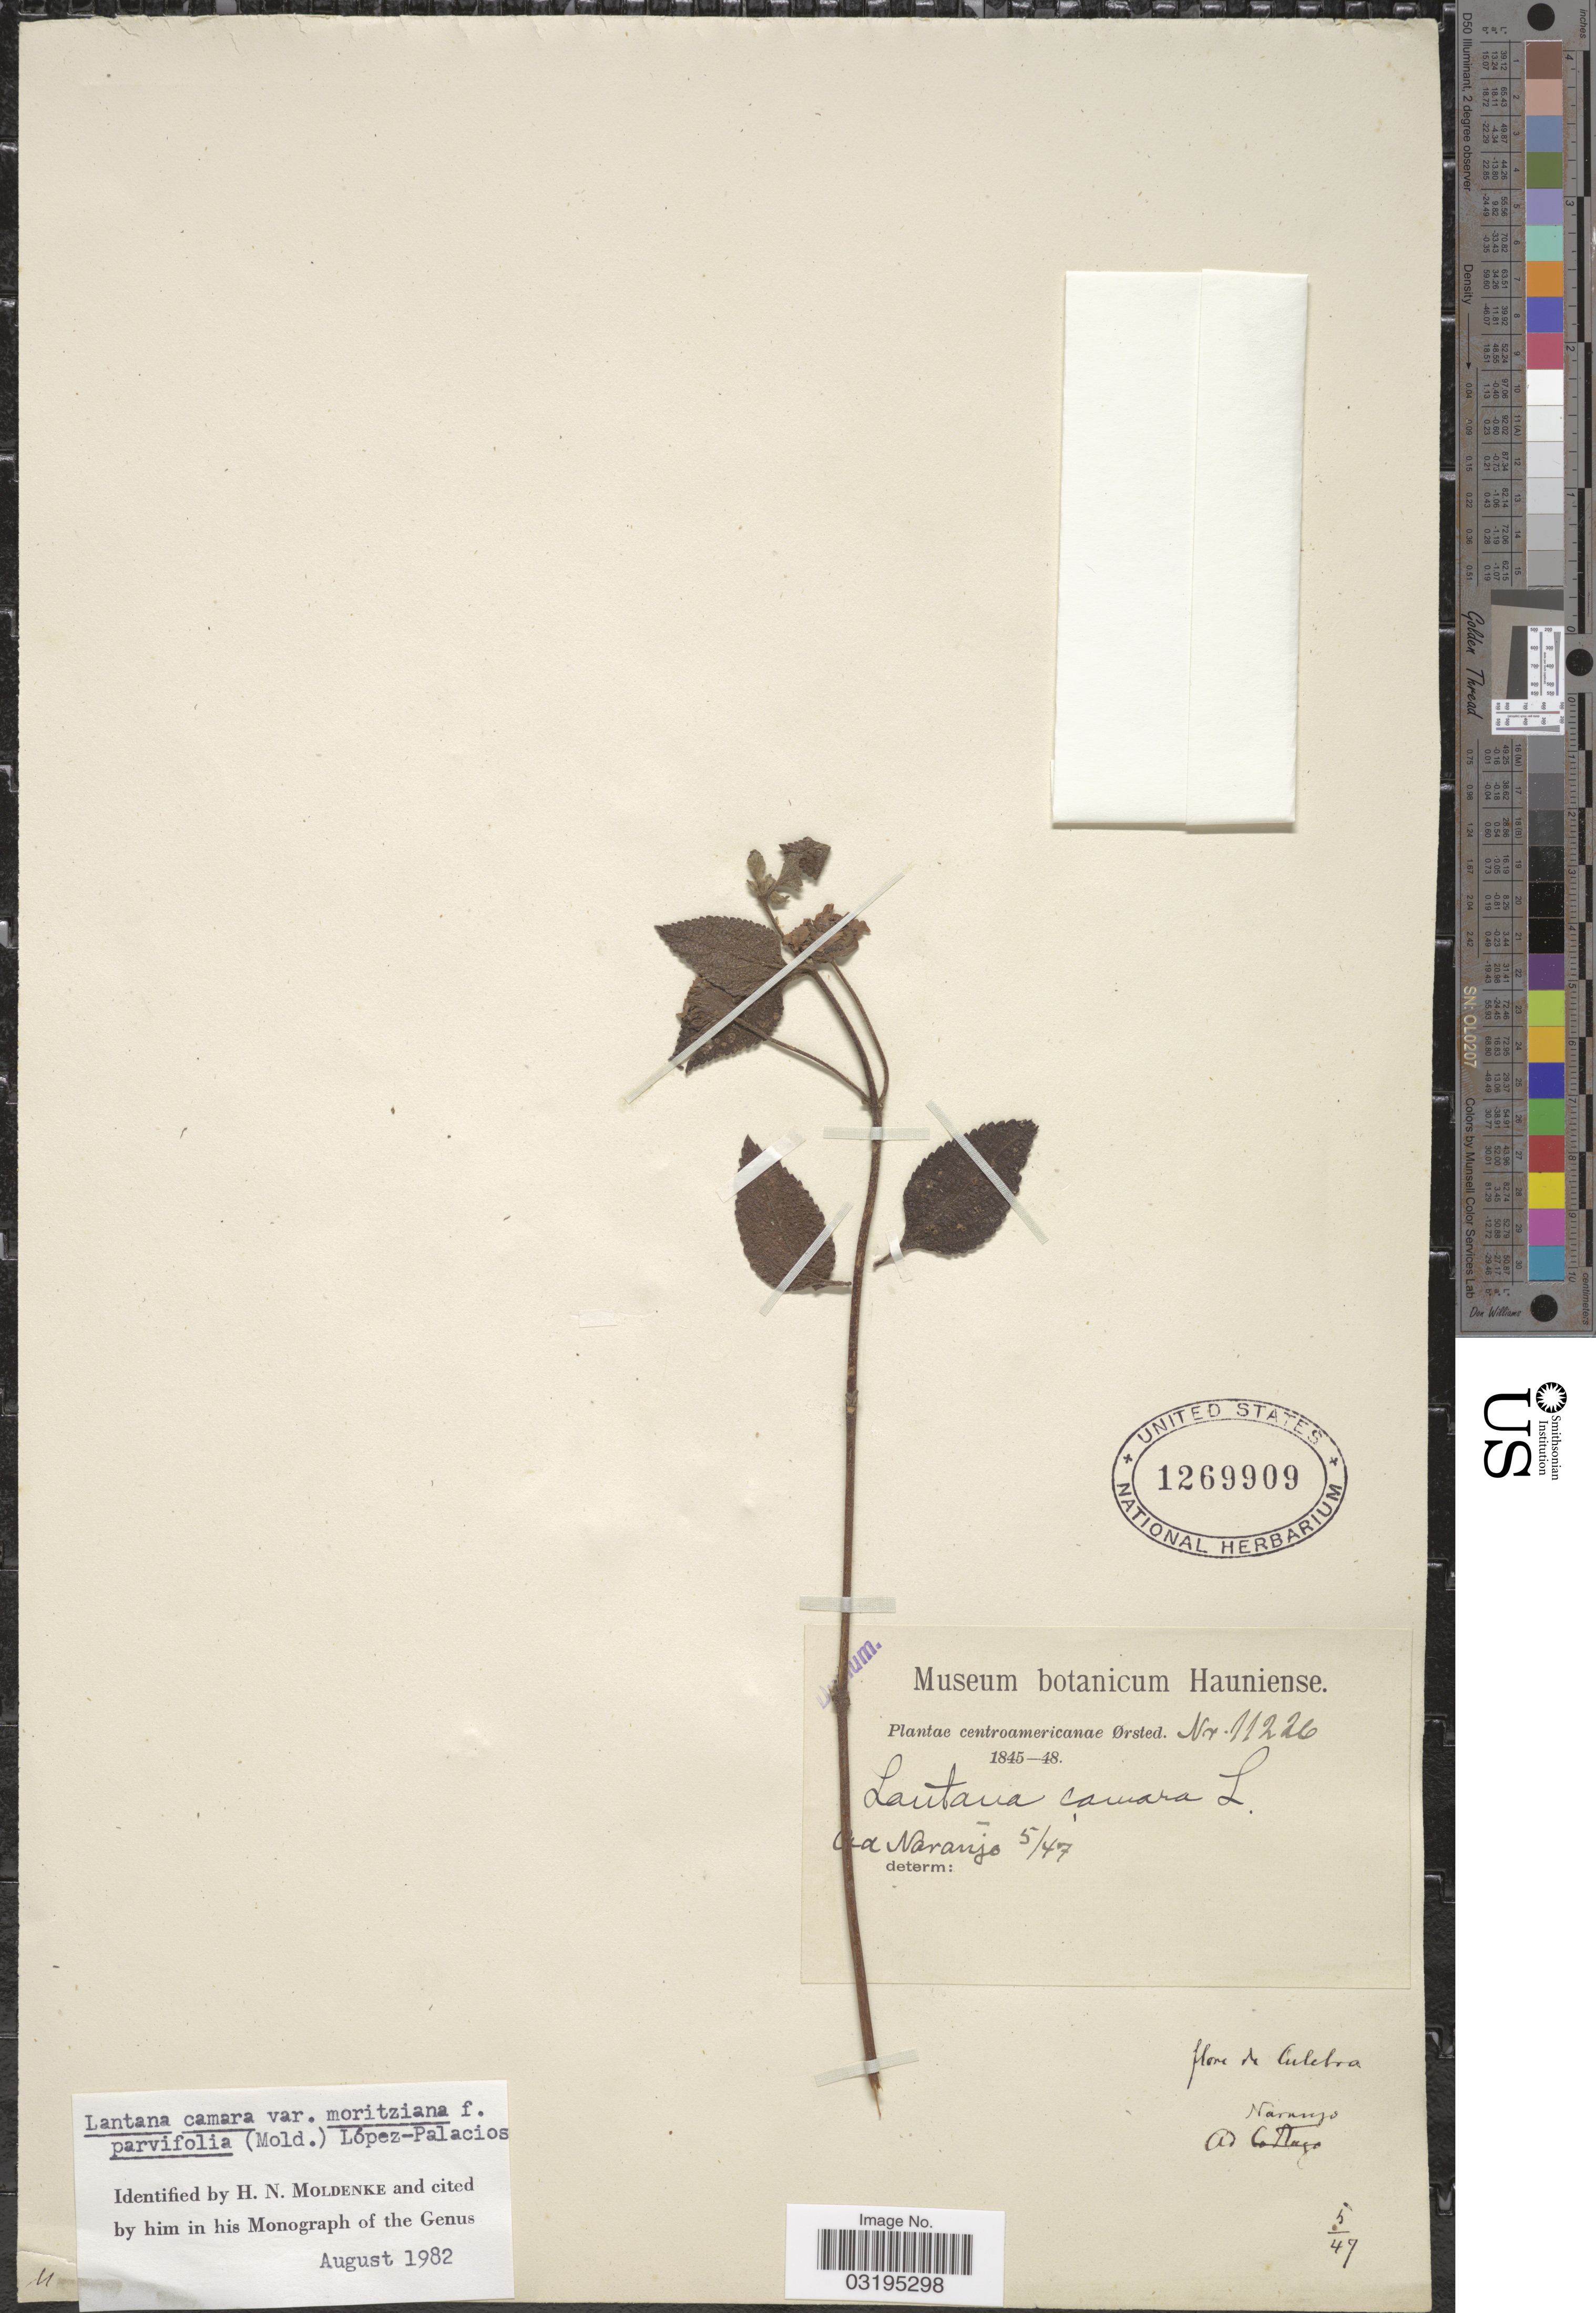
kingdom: Plantae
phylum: Tracheophyta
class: Magnoliopsida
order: Lamiales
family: Verbenaceae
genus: Lantana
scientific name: Lantana camara f. parvifolia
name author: Moldenke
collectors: Ørsted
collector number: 11226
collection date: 1847-05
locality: Centroamericanae. Culebra. Naranjo.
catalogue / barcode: US 1269909